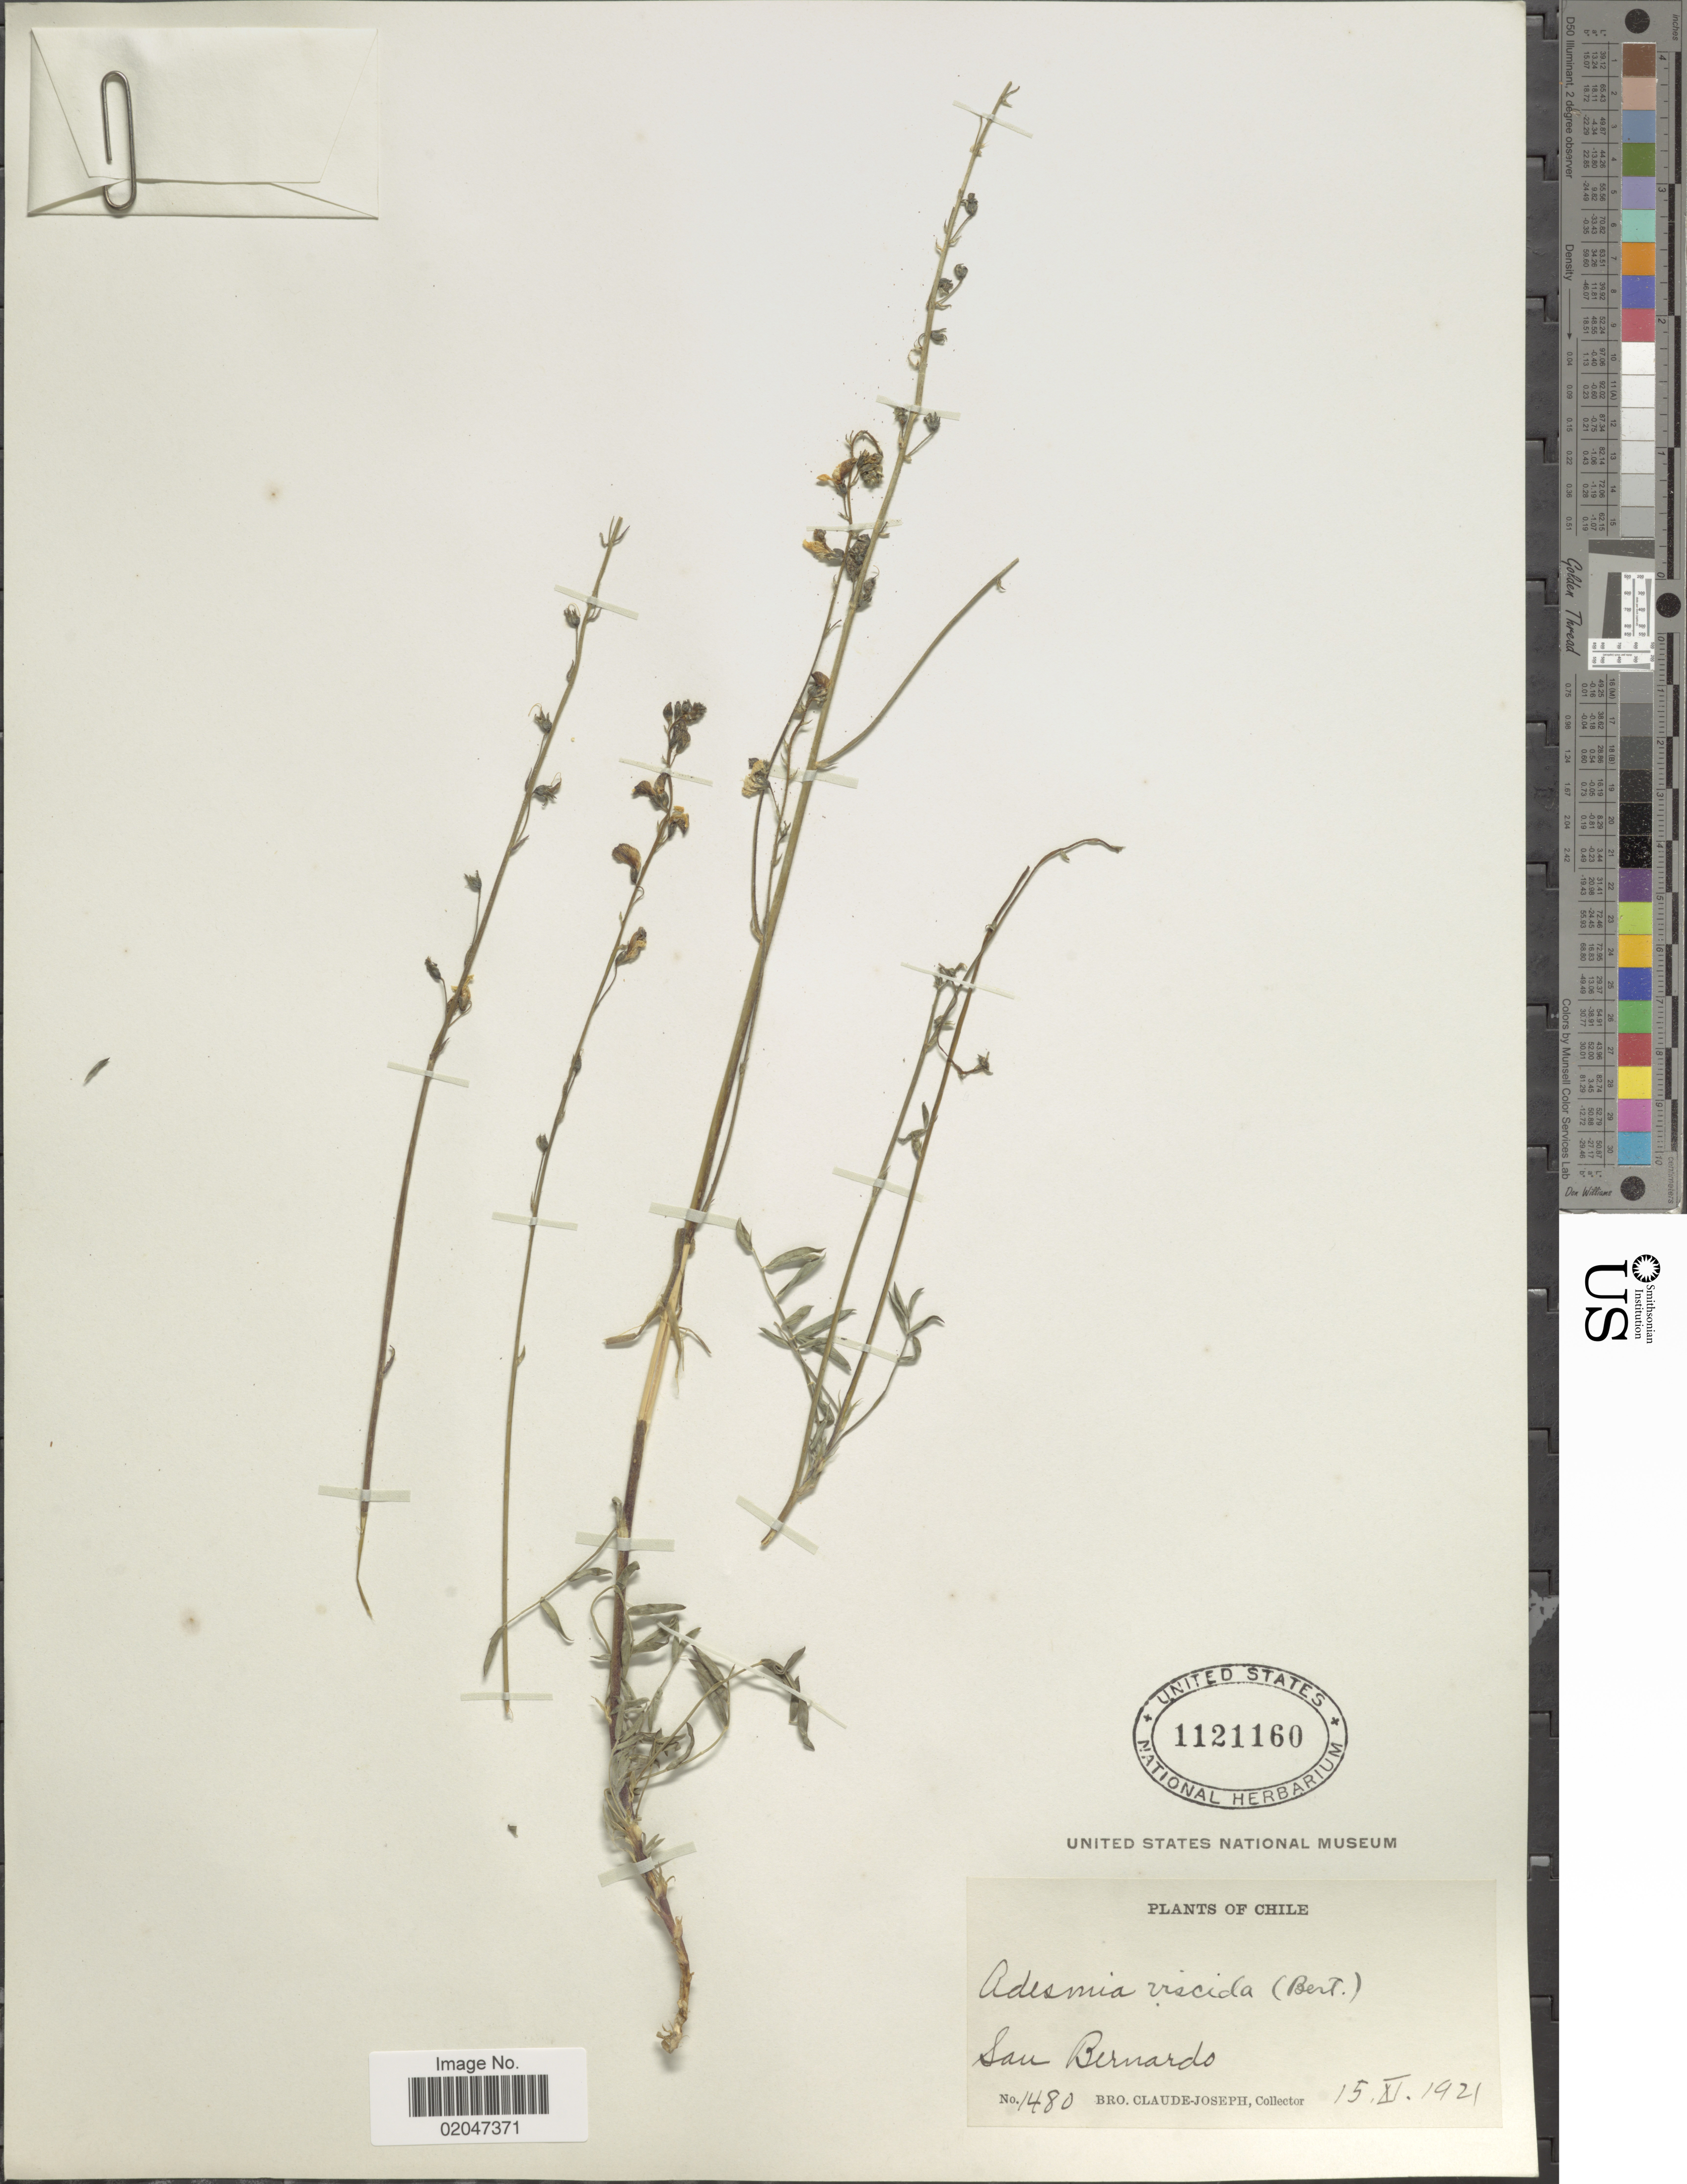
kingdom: Plantae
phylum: Tracheophyta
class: Magnoliopsida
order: Fabales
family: Fabaceae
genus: Adesmia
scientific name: Adesmia viscida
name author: Bertero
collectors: Bro. Claude-Joseph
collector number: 1480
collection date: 1921-11-15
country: Chile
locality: San Bernardo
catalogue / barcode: US 1121160